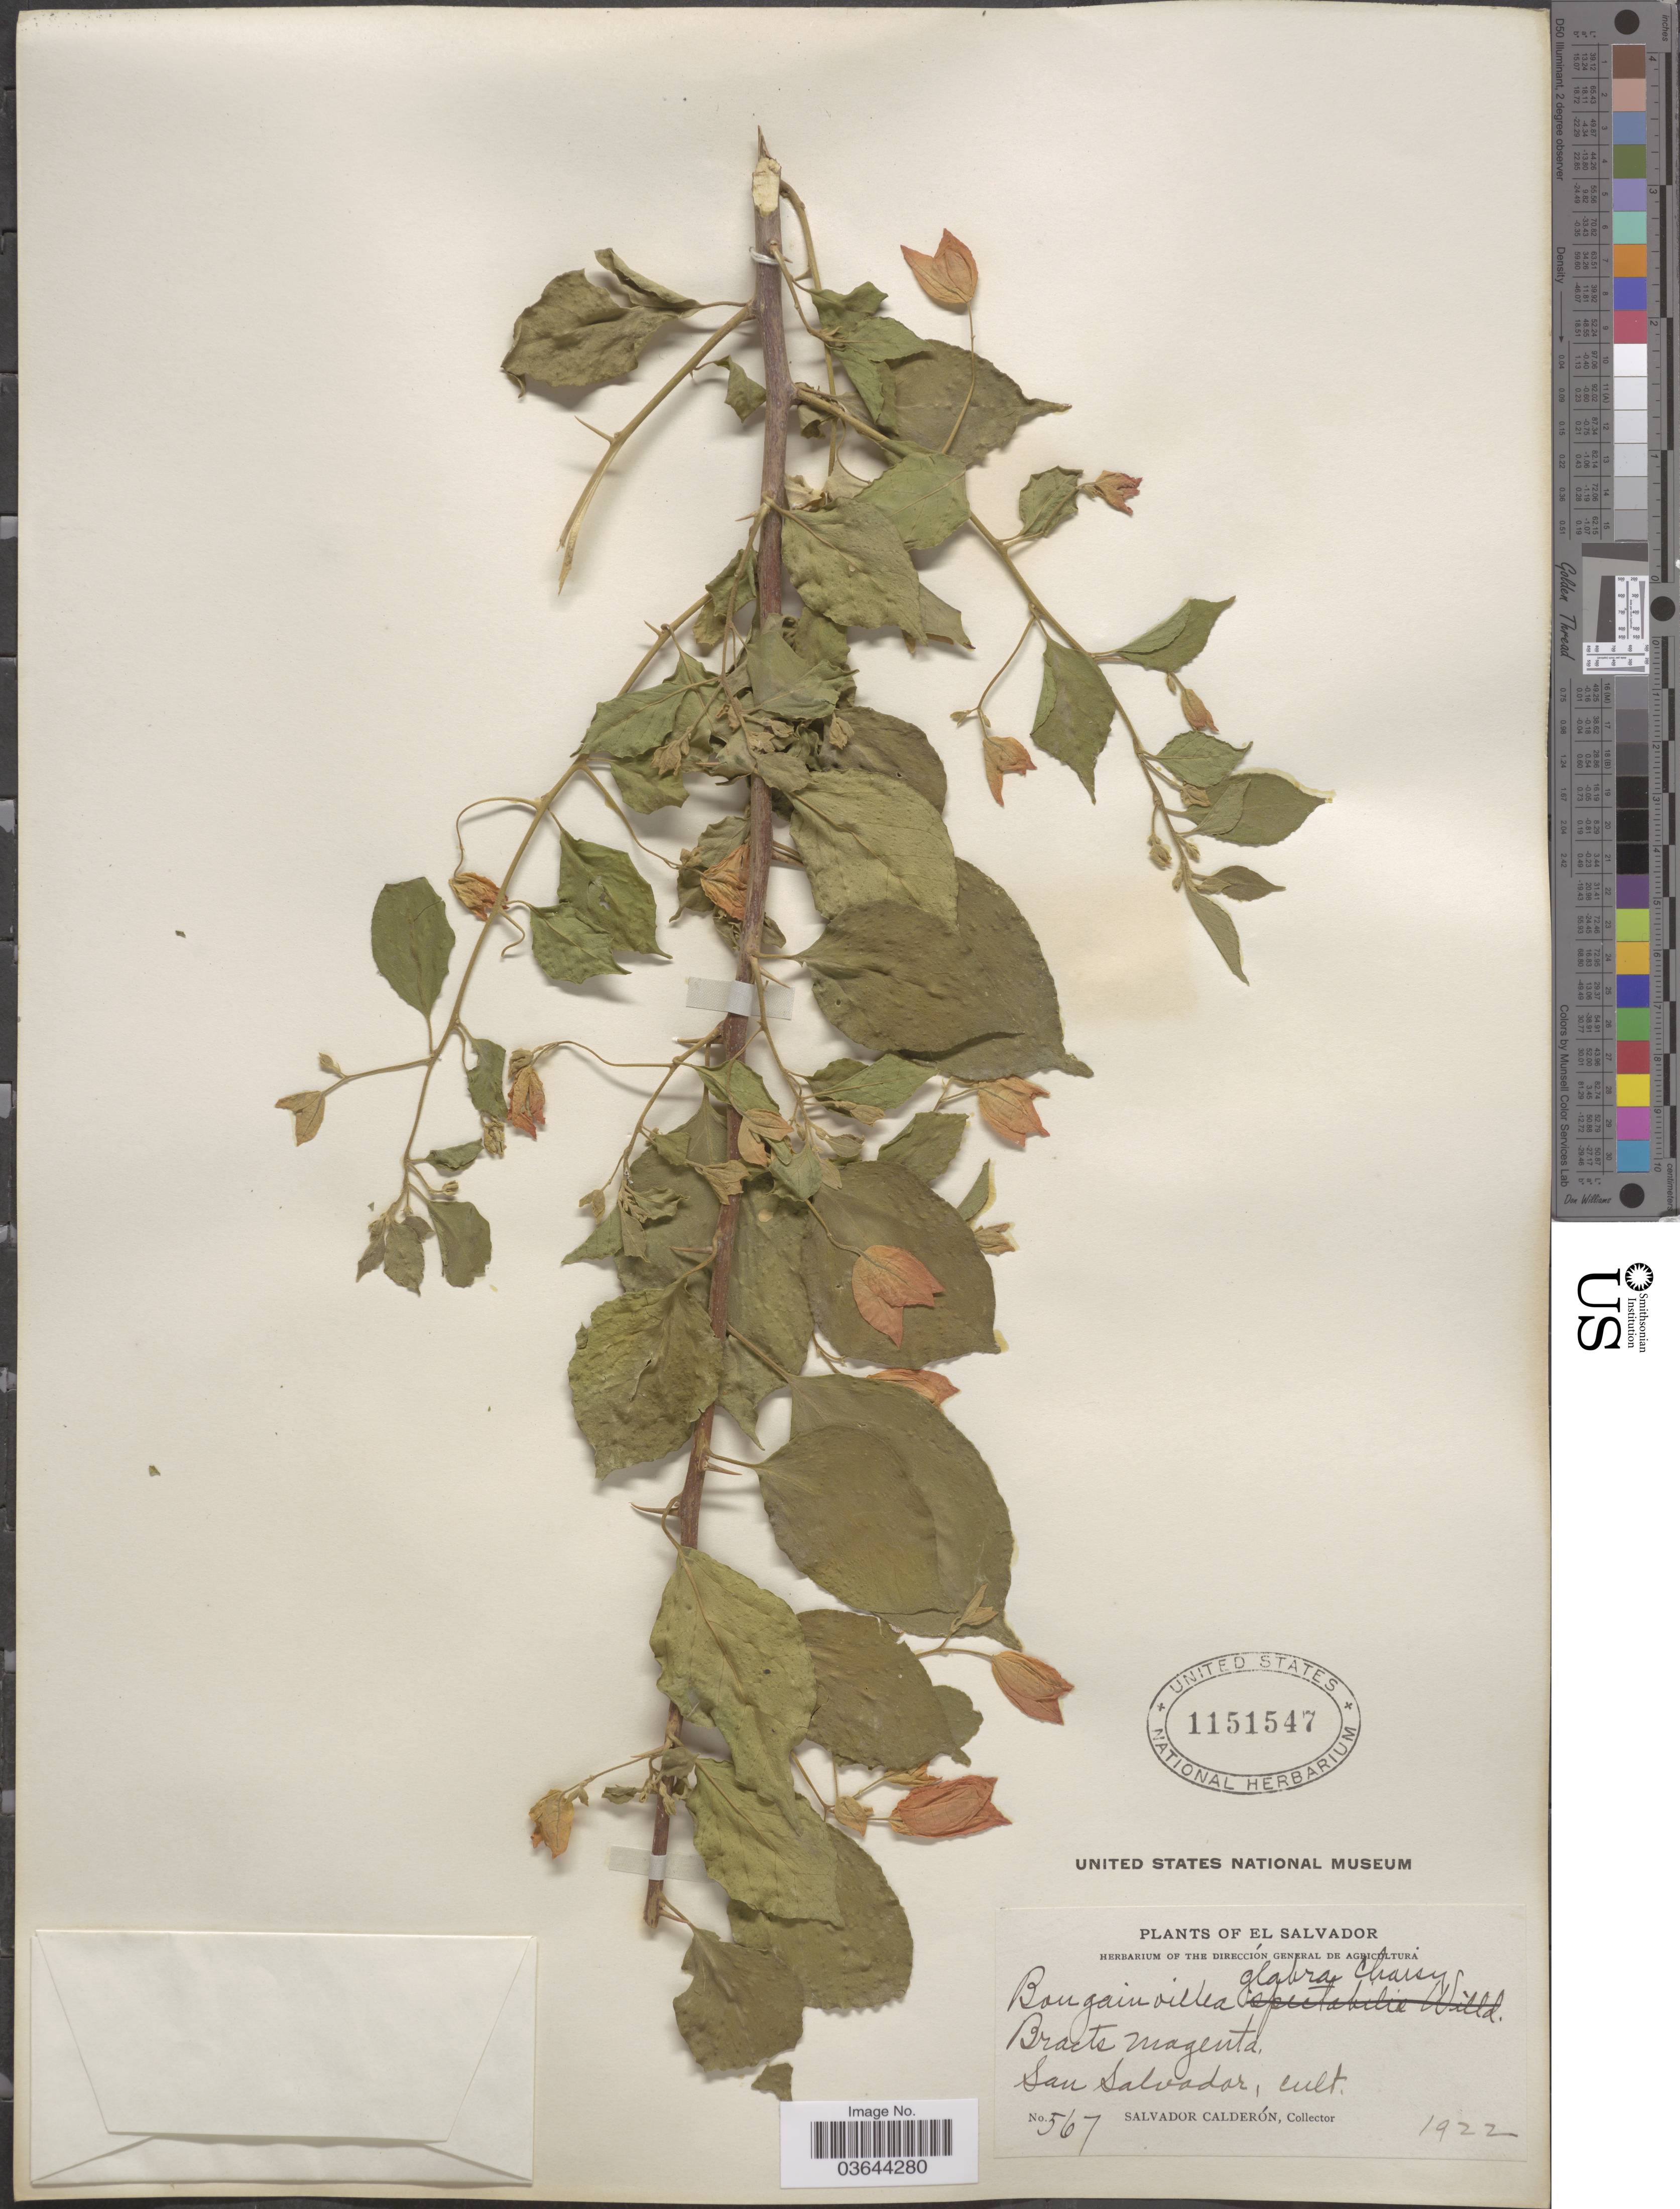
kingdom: Plantae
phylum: Tracheophyta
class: Magnoliopsida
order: Caryophyllales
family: Nyctaginaceae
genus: Bougainvillea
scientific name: Bougainvillea glabra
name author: Choisy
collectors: S. Calderón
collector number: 567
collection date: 1922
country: El Salvador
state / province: San Salvador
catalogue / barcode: US 1151547